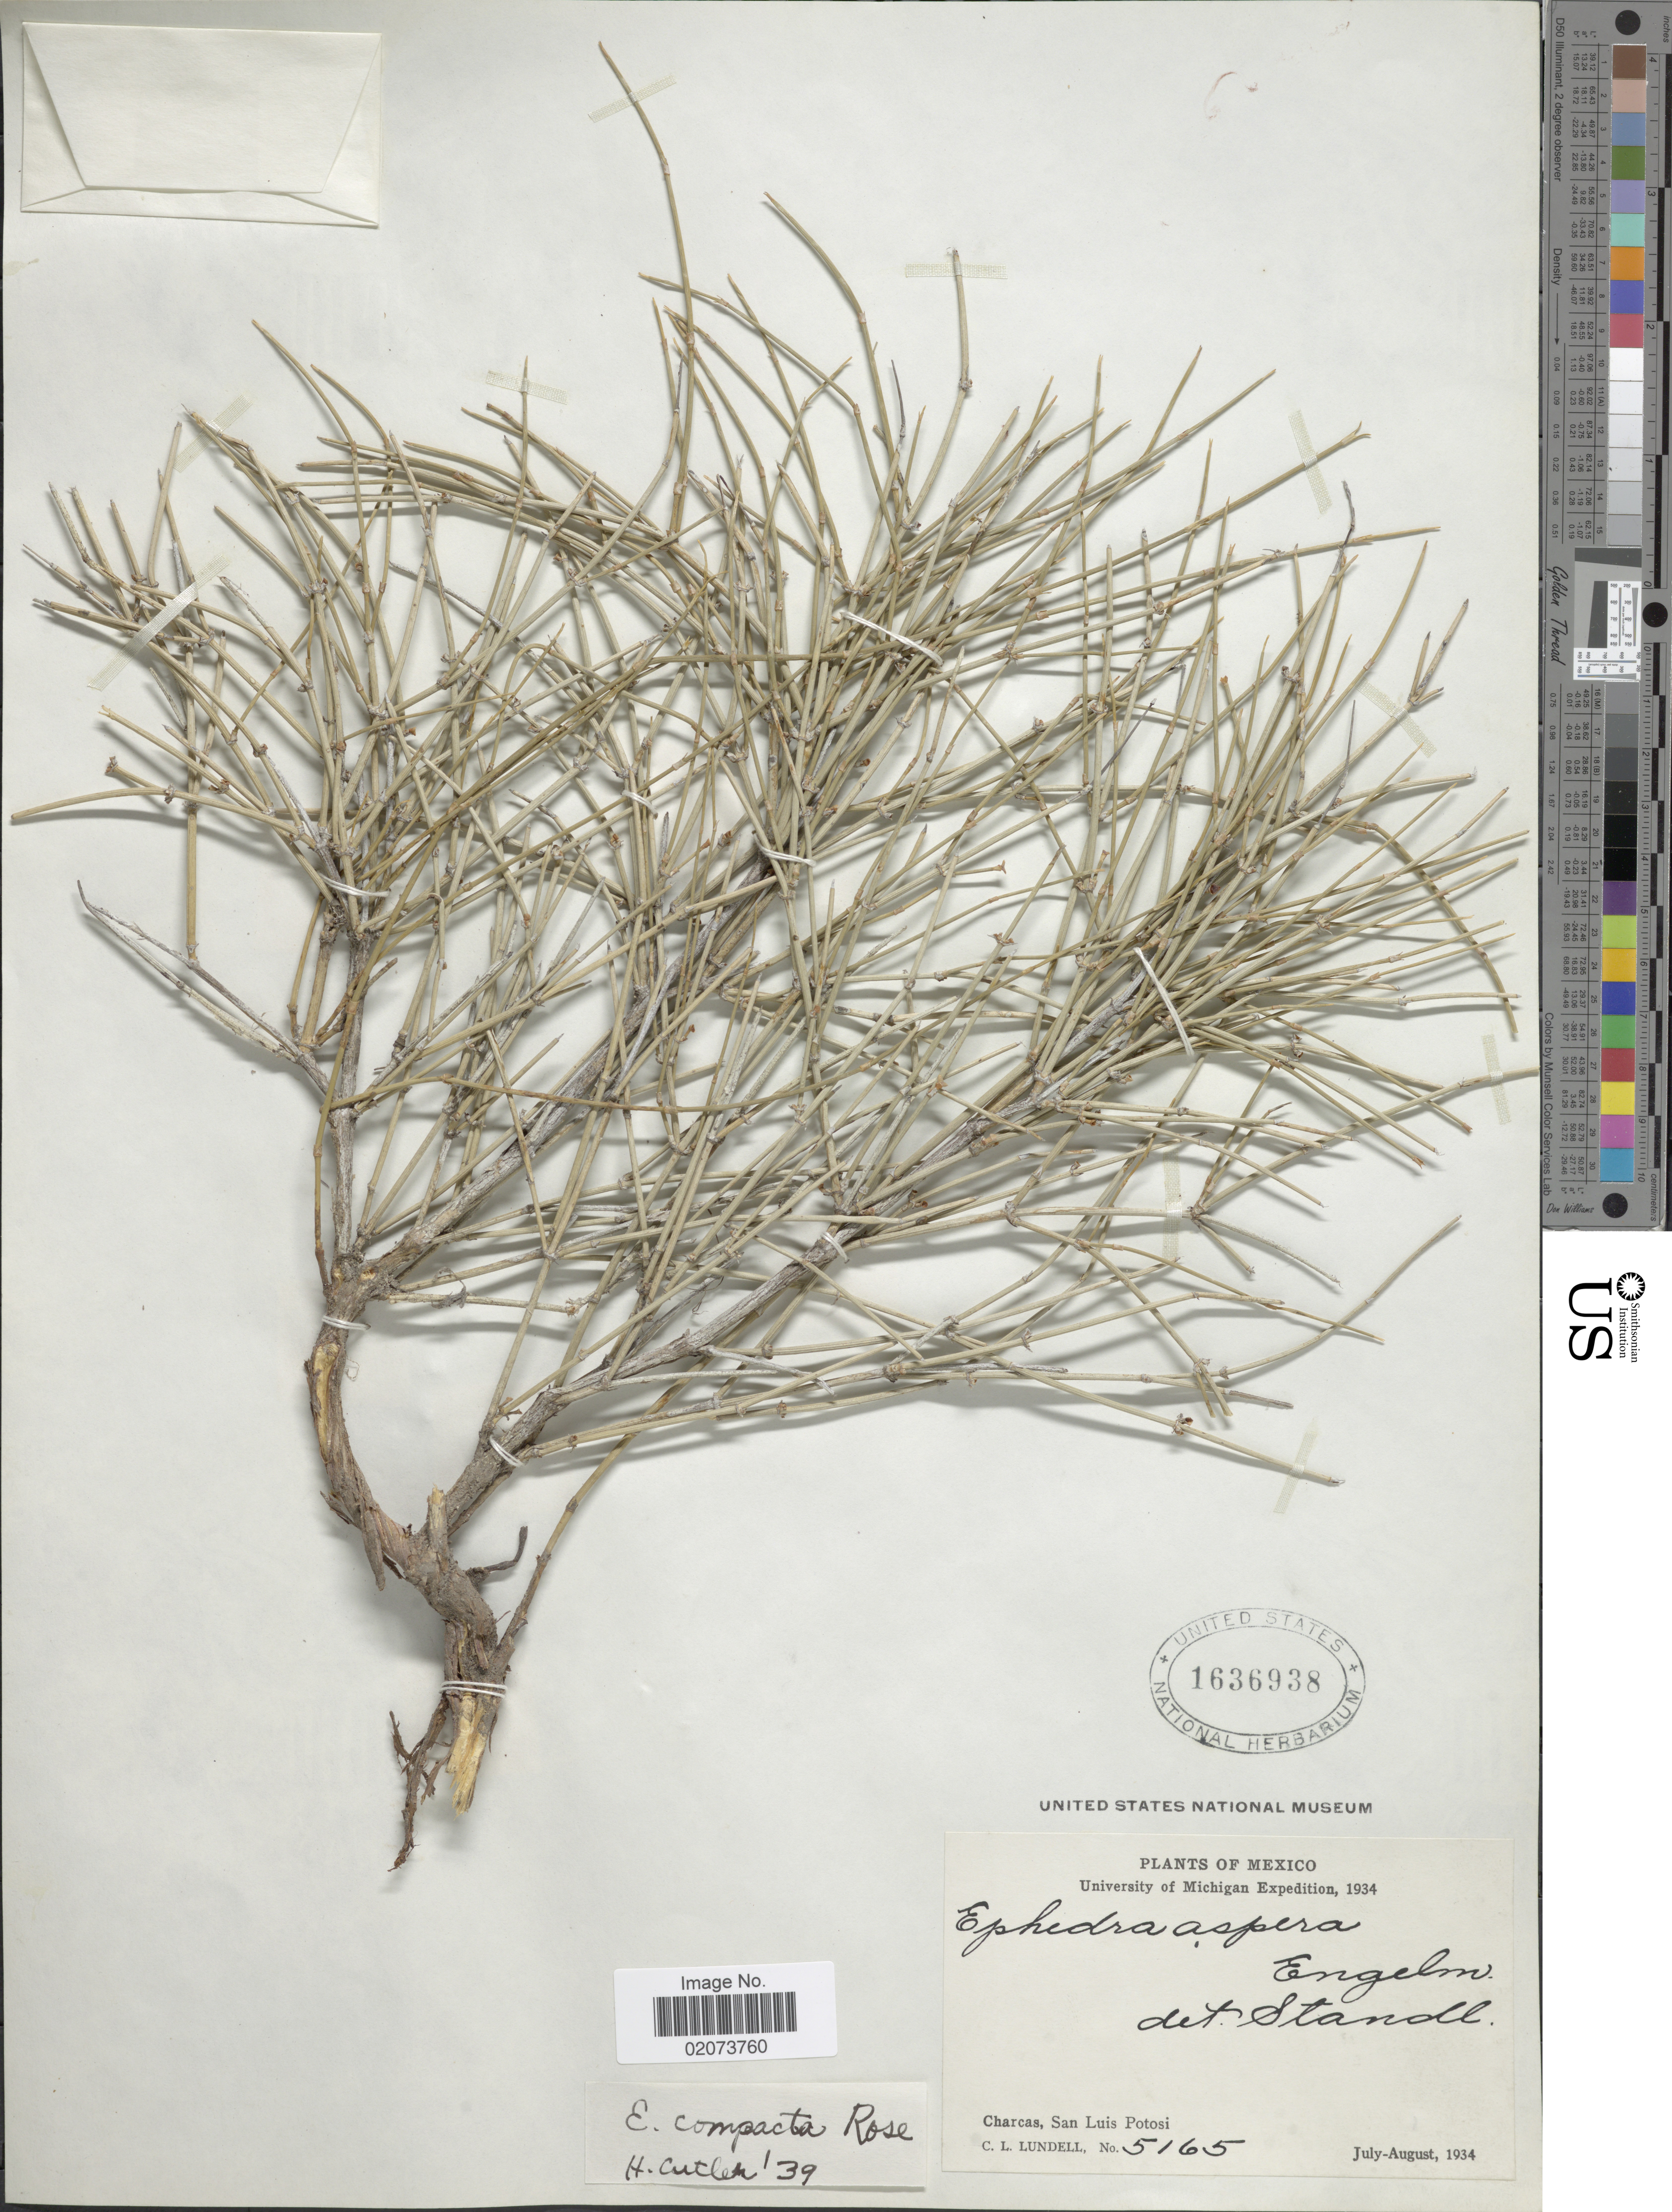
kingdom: Plantae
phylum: Tracheophyta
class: Gnetopsida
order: Ephedrales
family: Ephedraceae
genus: Ephedra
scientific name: Ephedra compacta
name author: Rose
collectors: C. L. Lundell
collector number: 5165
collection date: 1934-07/1934-08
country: Mexico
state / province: San Luis Potosí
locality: Charcas, San Luis Potosi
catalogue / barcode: US 1636938